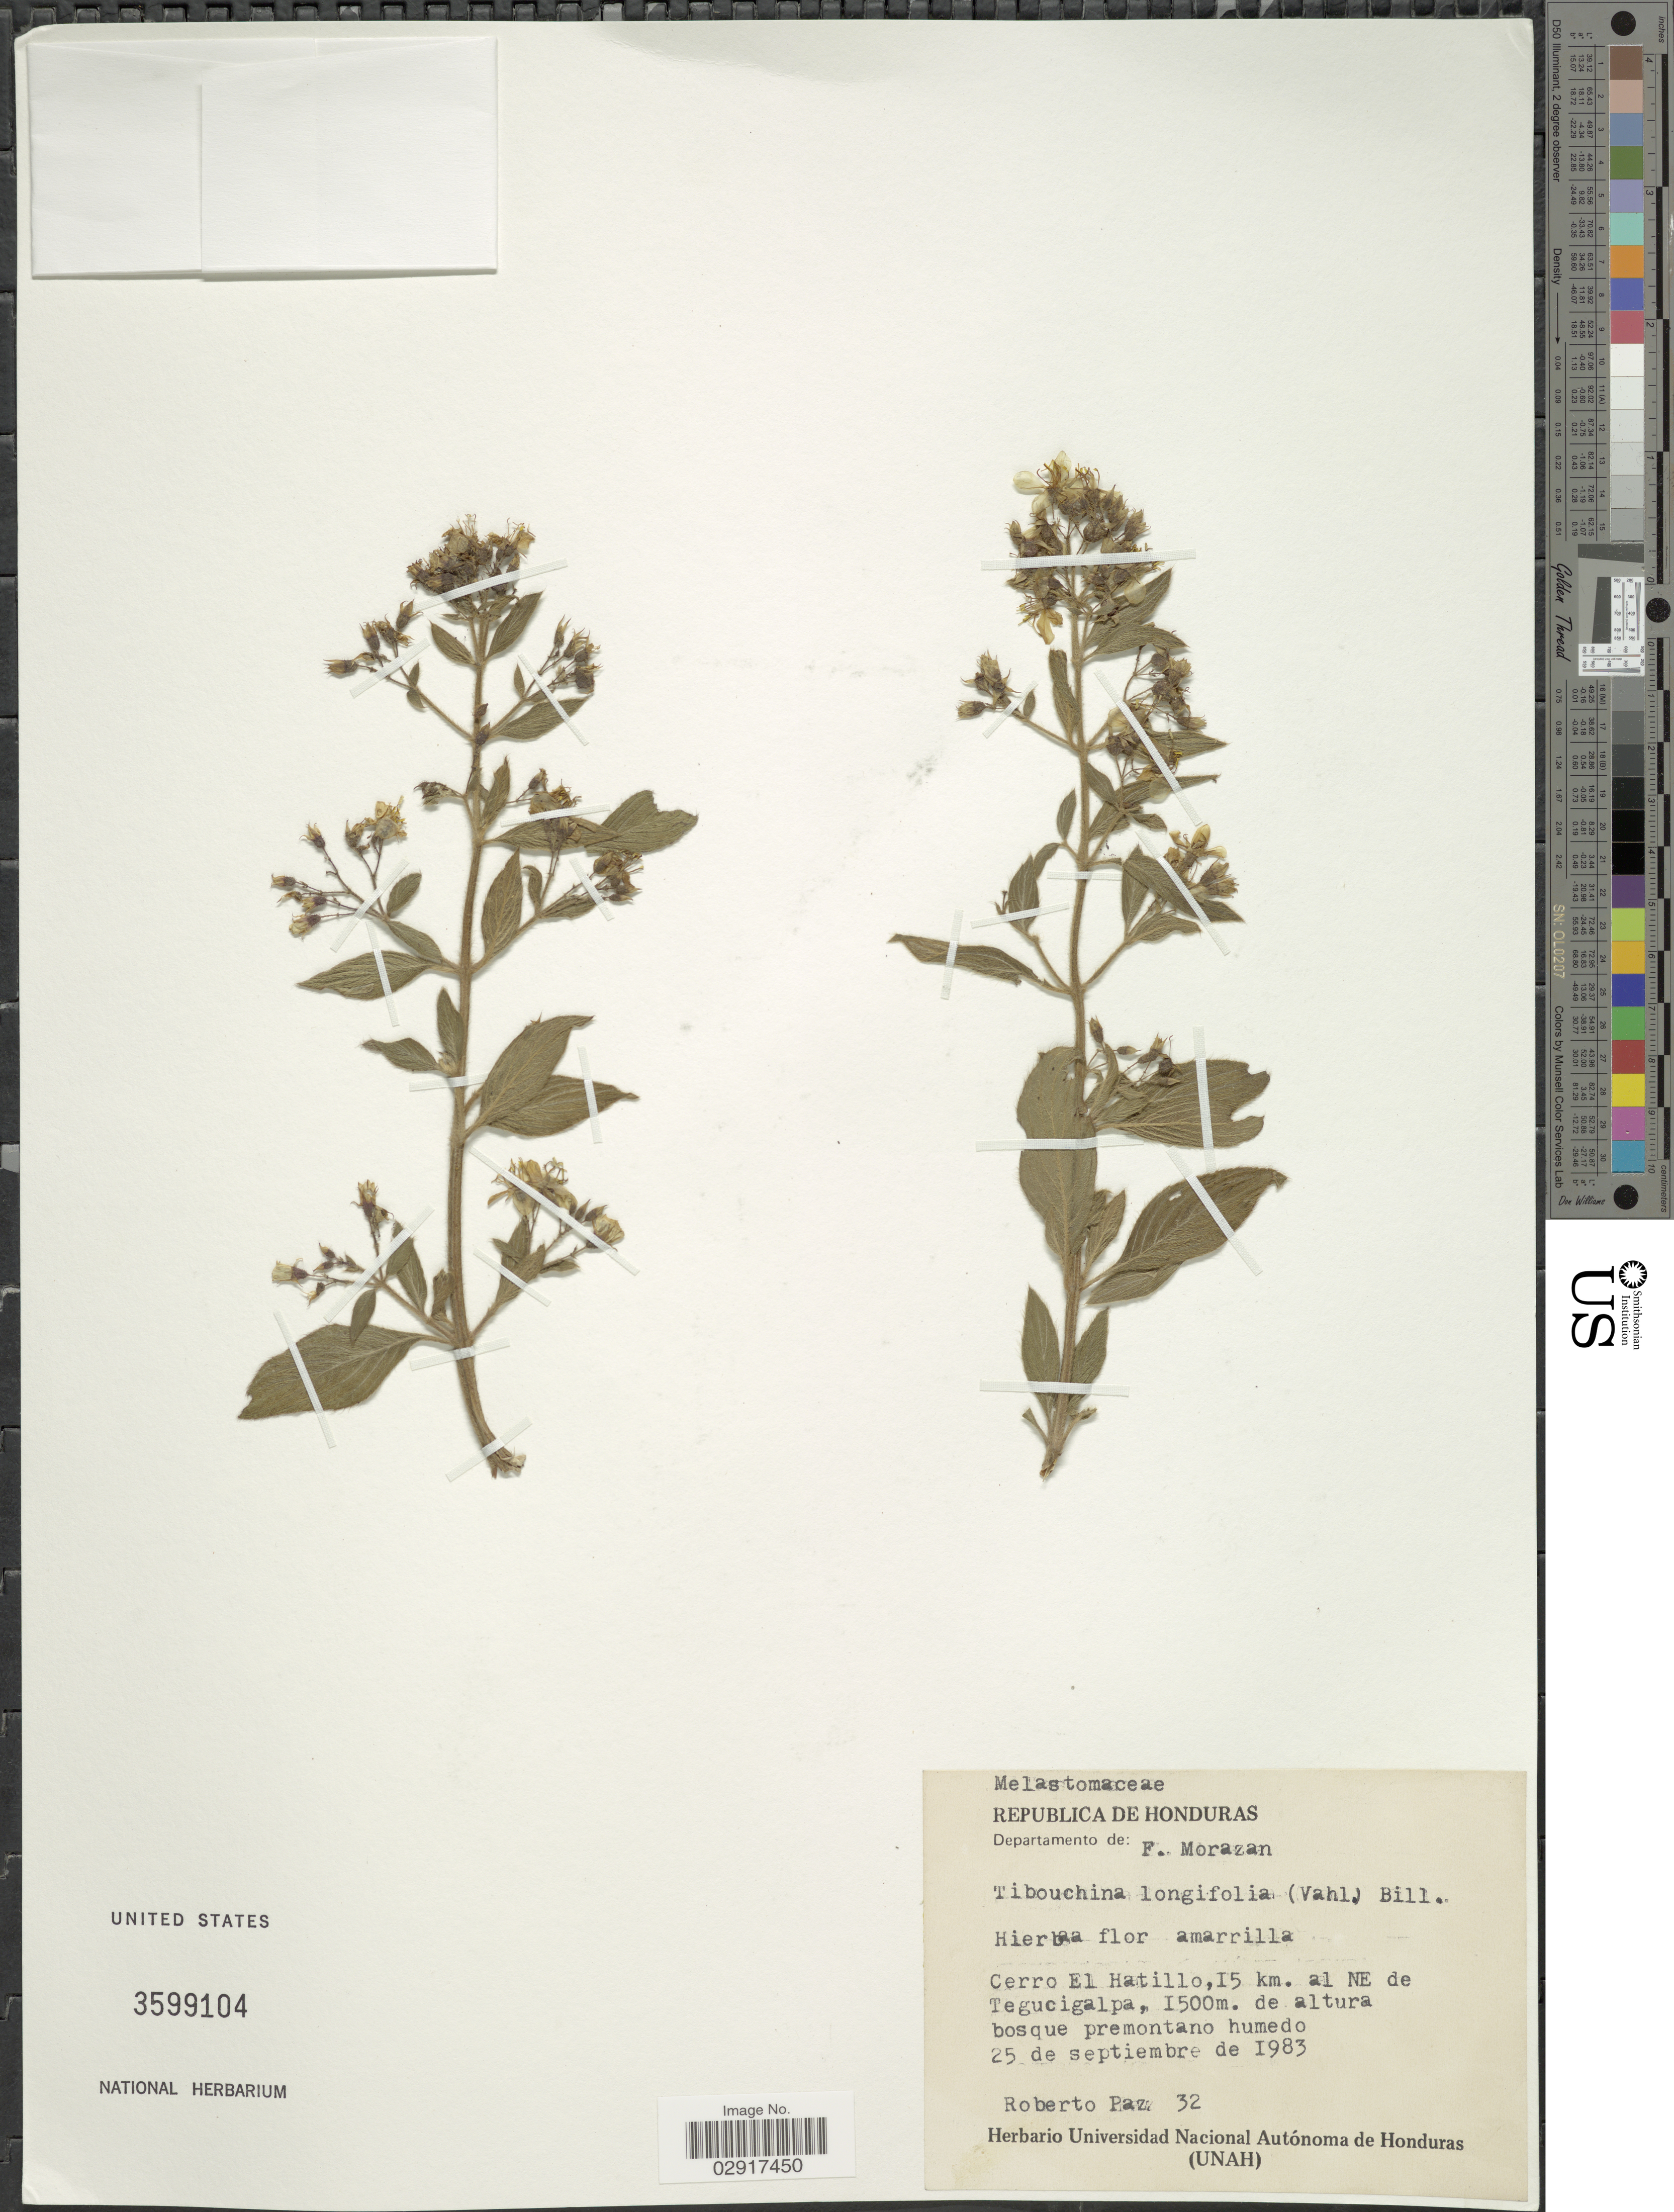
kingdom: Plantae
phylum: Tracheophyta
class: Magnoliopsida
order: Myrtales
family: Melastomataceae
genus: Chaetogastra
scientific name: Chaetogastra longifolia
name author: (Vahl) DC.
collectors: R. Paz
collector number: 32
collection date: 1983-09-25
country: Honduras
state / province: Fco. Morazán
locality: Republica de Honduras. Departamento de: F. Morazan. Cerro El Hatillo, 15 km. al NE de Tegucigalpa.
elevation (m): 1500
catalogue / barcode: US 3599104